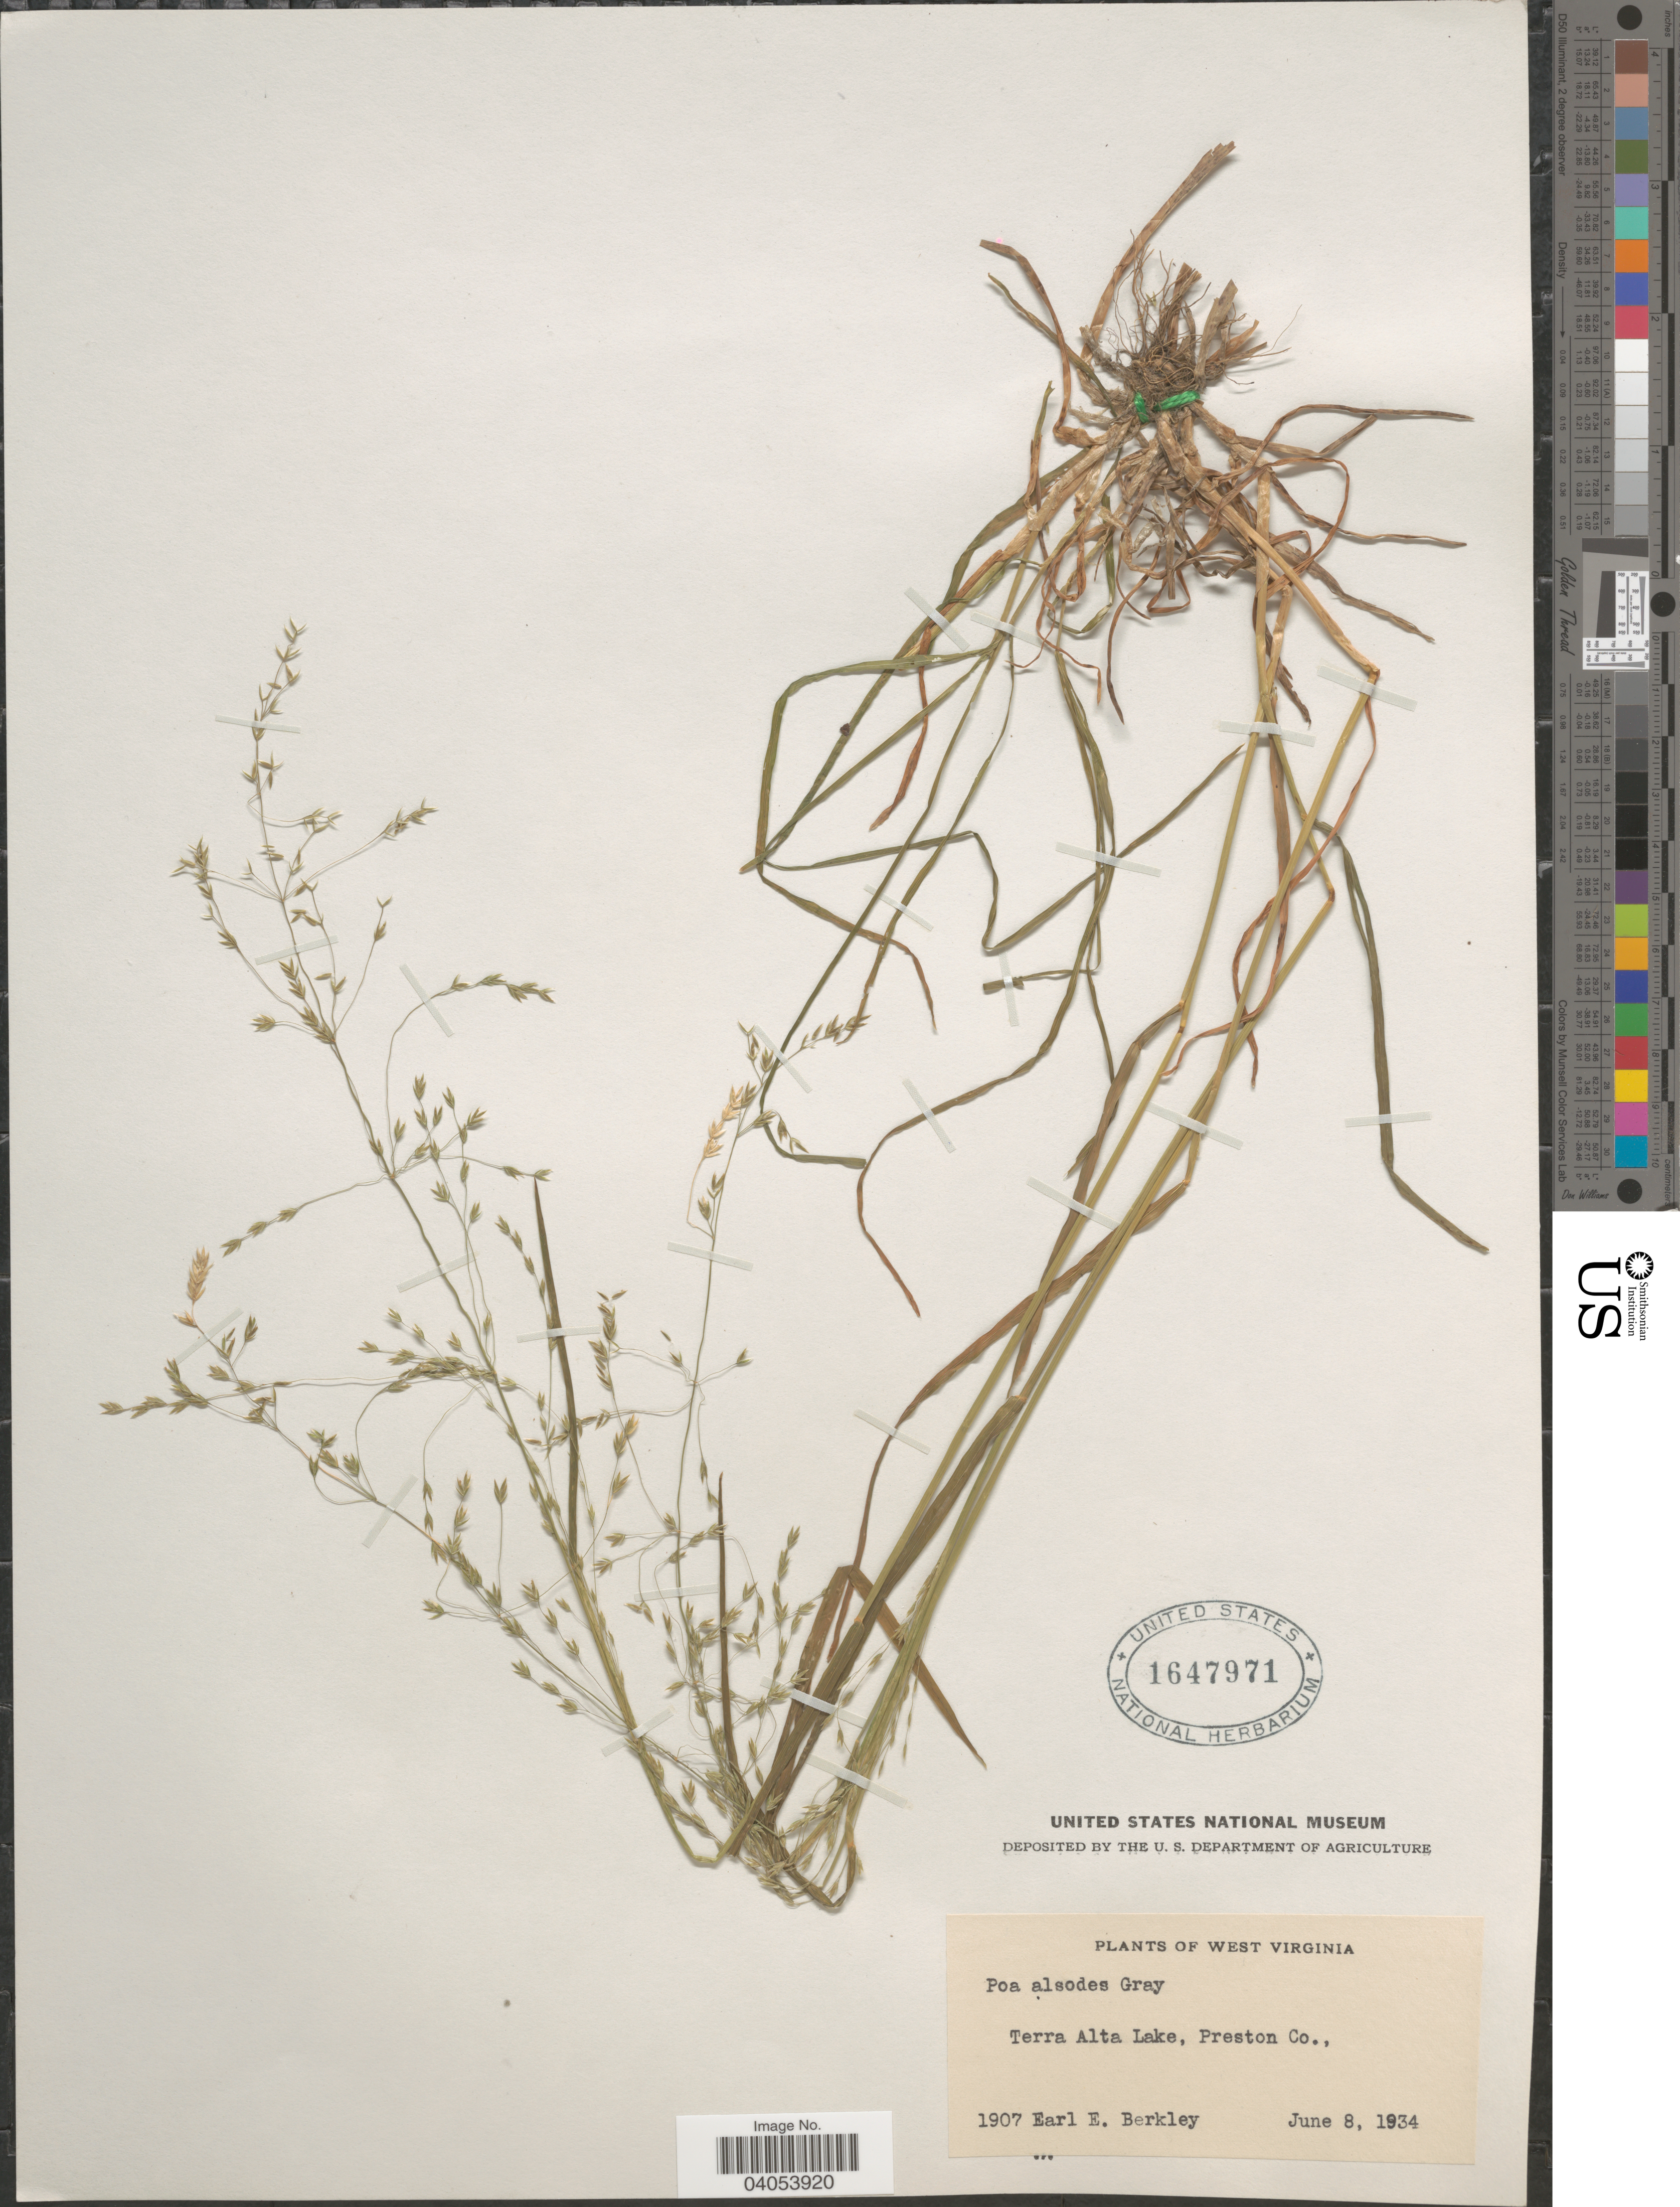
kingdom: Plantae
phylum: Tracheophyta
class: Liliopsida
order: Poales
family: Poaceae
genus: Poa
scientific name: Poa alsodes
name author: A. Gray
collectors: E. Berkley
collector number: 1907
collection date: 1934-06-08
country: United States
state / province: West Virginia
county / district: Preston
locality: Terra Alta Lake, Preston Co.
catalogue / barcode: US 1647971